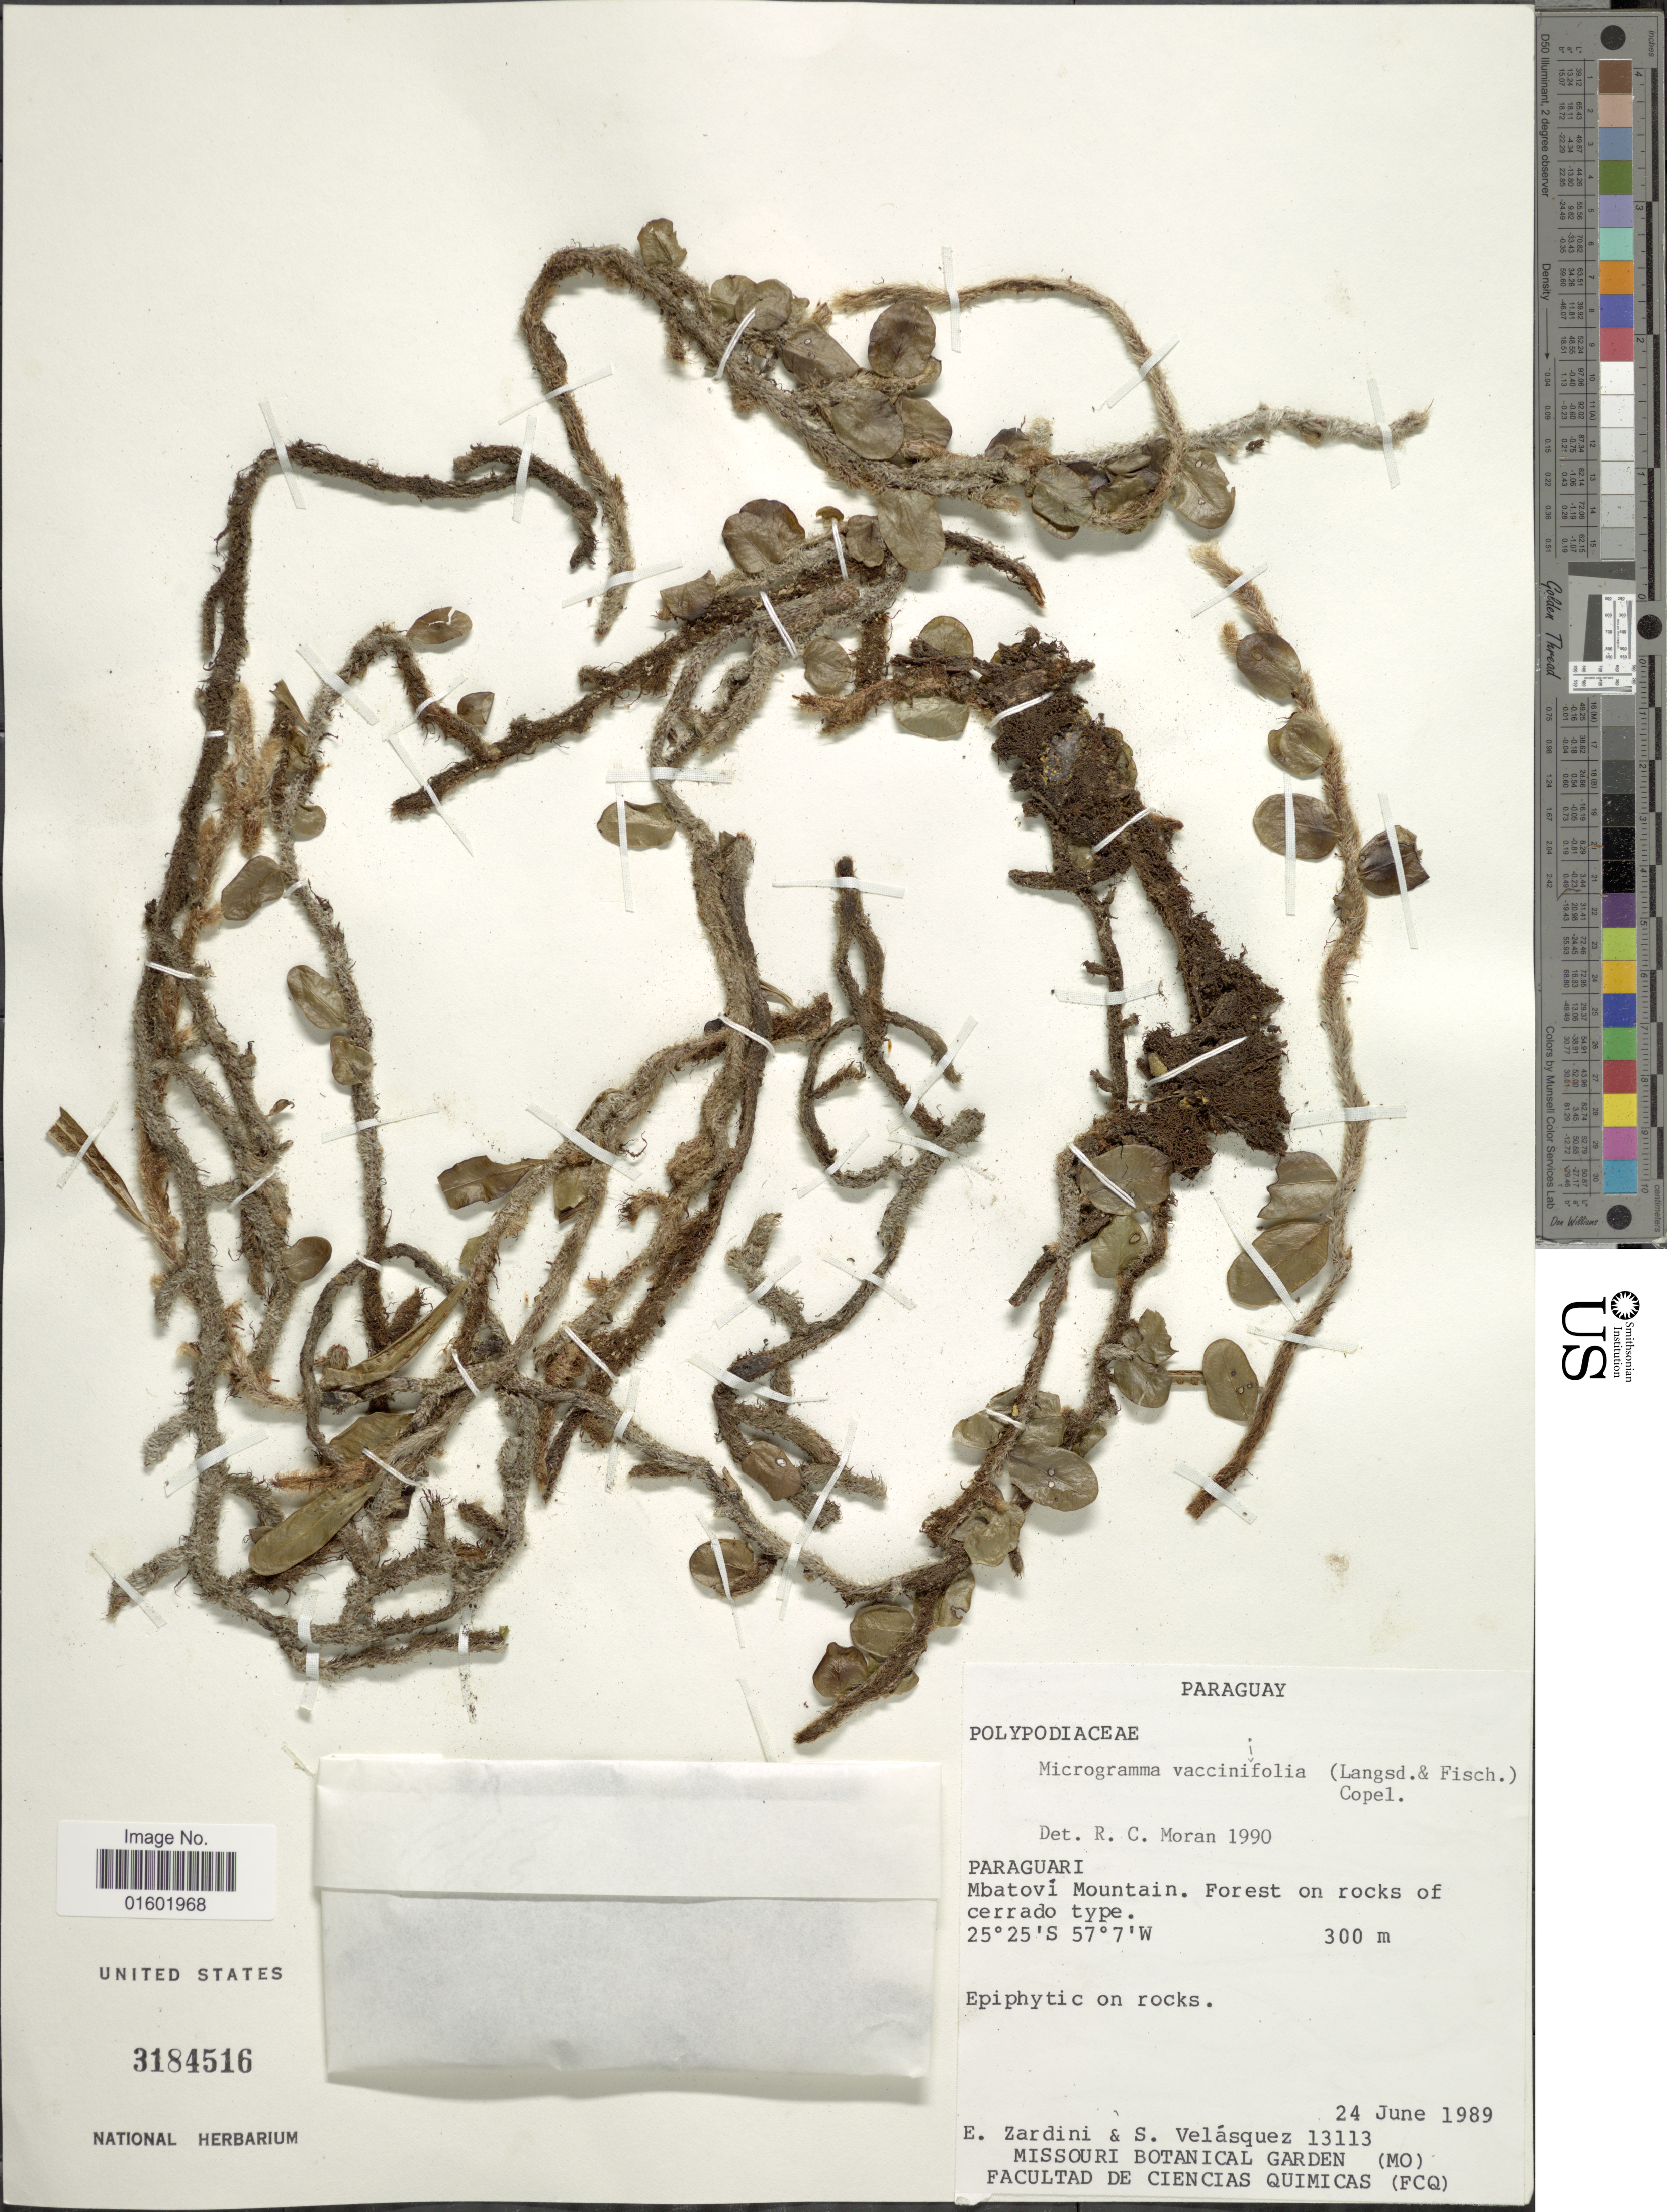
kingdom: Plantae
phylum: Tracheophyta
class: Polypodiopsida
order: Polypodiales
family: Polypodiaceae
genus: Microgramma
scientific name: Microgramma vaccinifolia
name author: (Langsd. & Fisch.) Copel.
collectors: E. M. Zardini & S. Velasquez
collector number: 13113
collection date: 1989-06-24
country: Paraguay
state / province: Paraguari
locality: Mbatovi Mountain, forest on rocks cerrado type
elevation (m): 300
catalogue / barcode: US 3184516